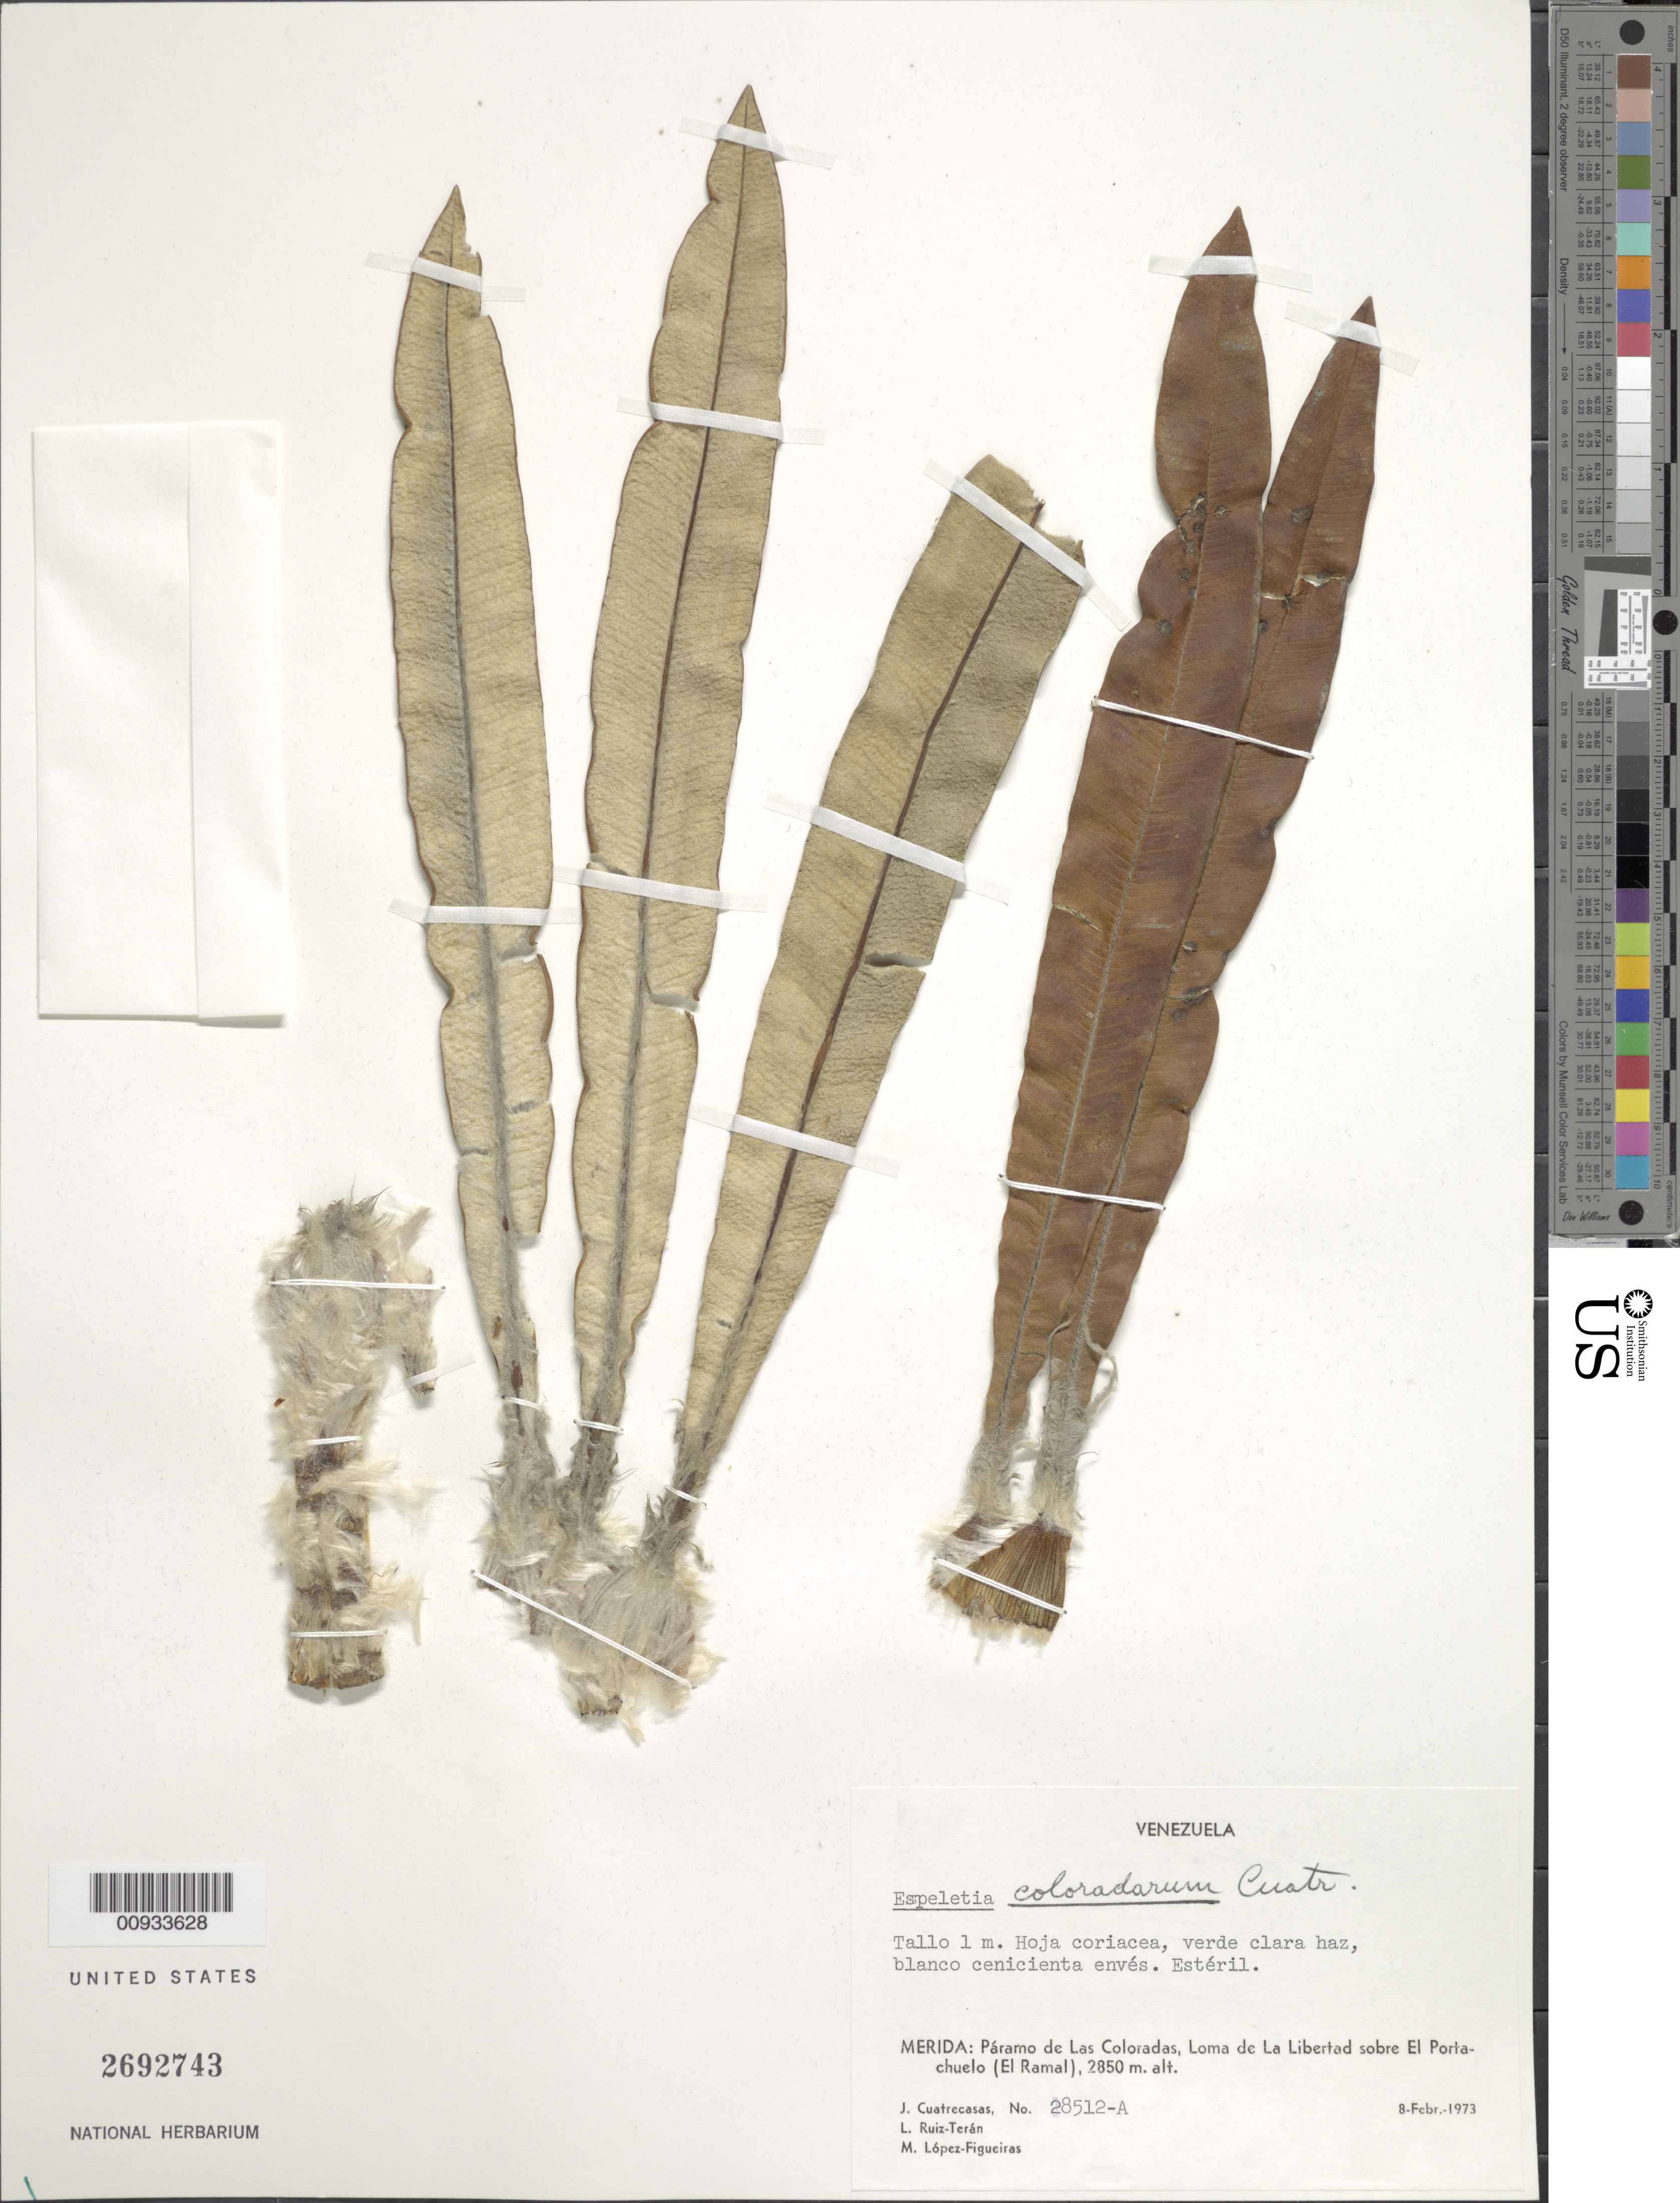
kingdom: Plantae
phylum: Tracheophyta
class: Magnoliopsida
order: Asterales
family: Asteraceae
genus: Ruilopezia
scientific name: Ruilopezia coloradarum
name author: (Cuatrec.) Cuatrec.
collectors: J. Cuatrecasas, L. E. Ruíz-Terán & M. López Figueiras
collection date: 1973-02-08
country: Venezuela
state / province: Mérida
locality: Páramo de Las Coloradas. Páramo de Las Coloradas, Loma de La Libertad sobre El Portachuelo (El Ramal).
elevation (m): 2850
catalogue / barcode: US 2692743